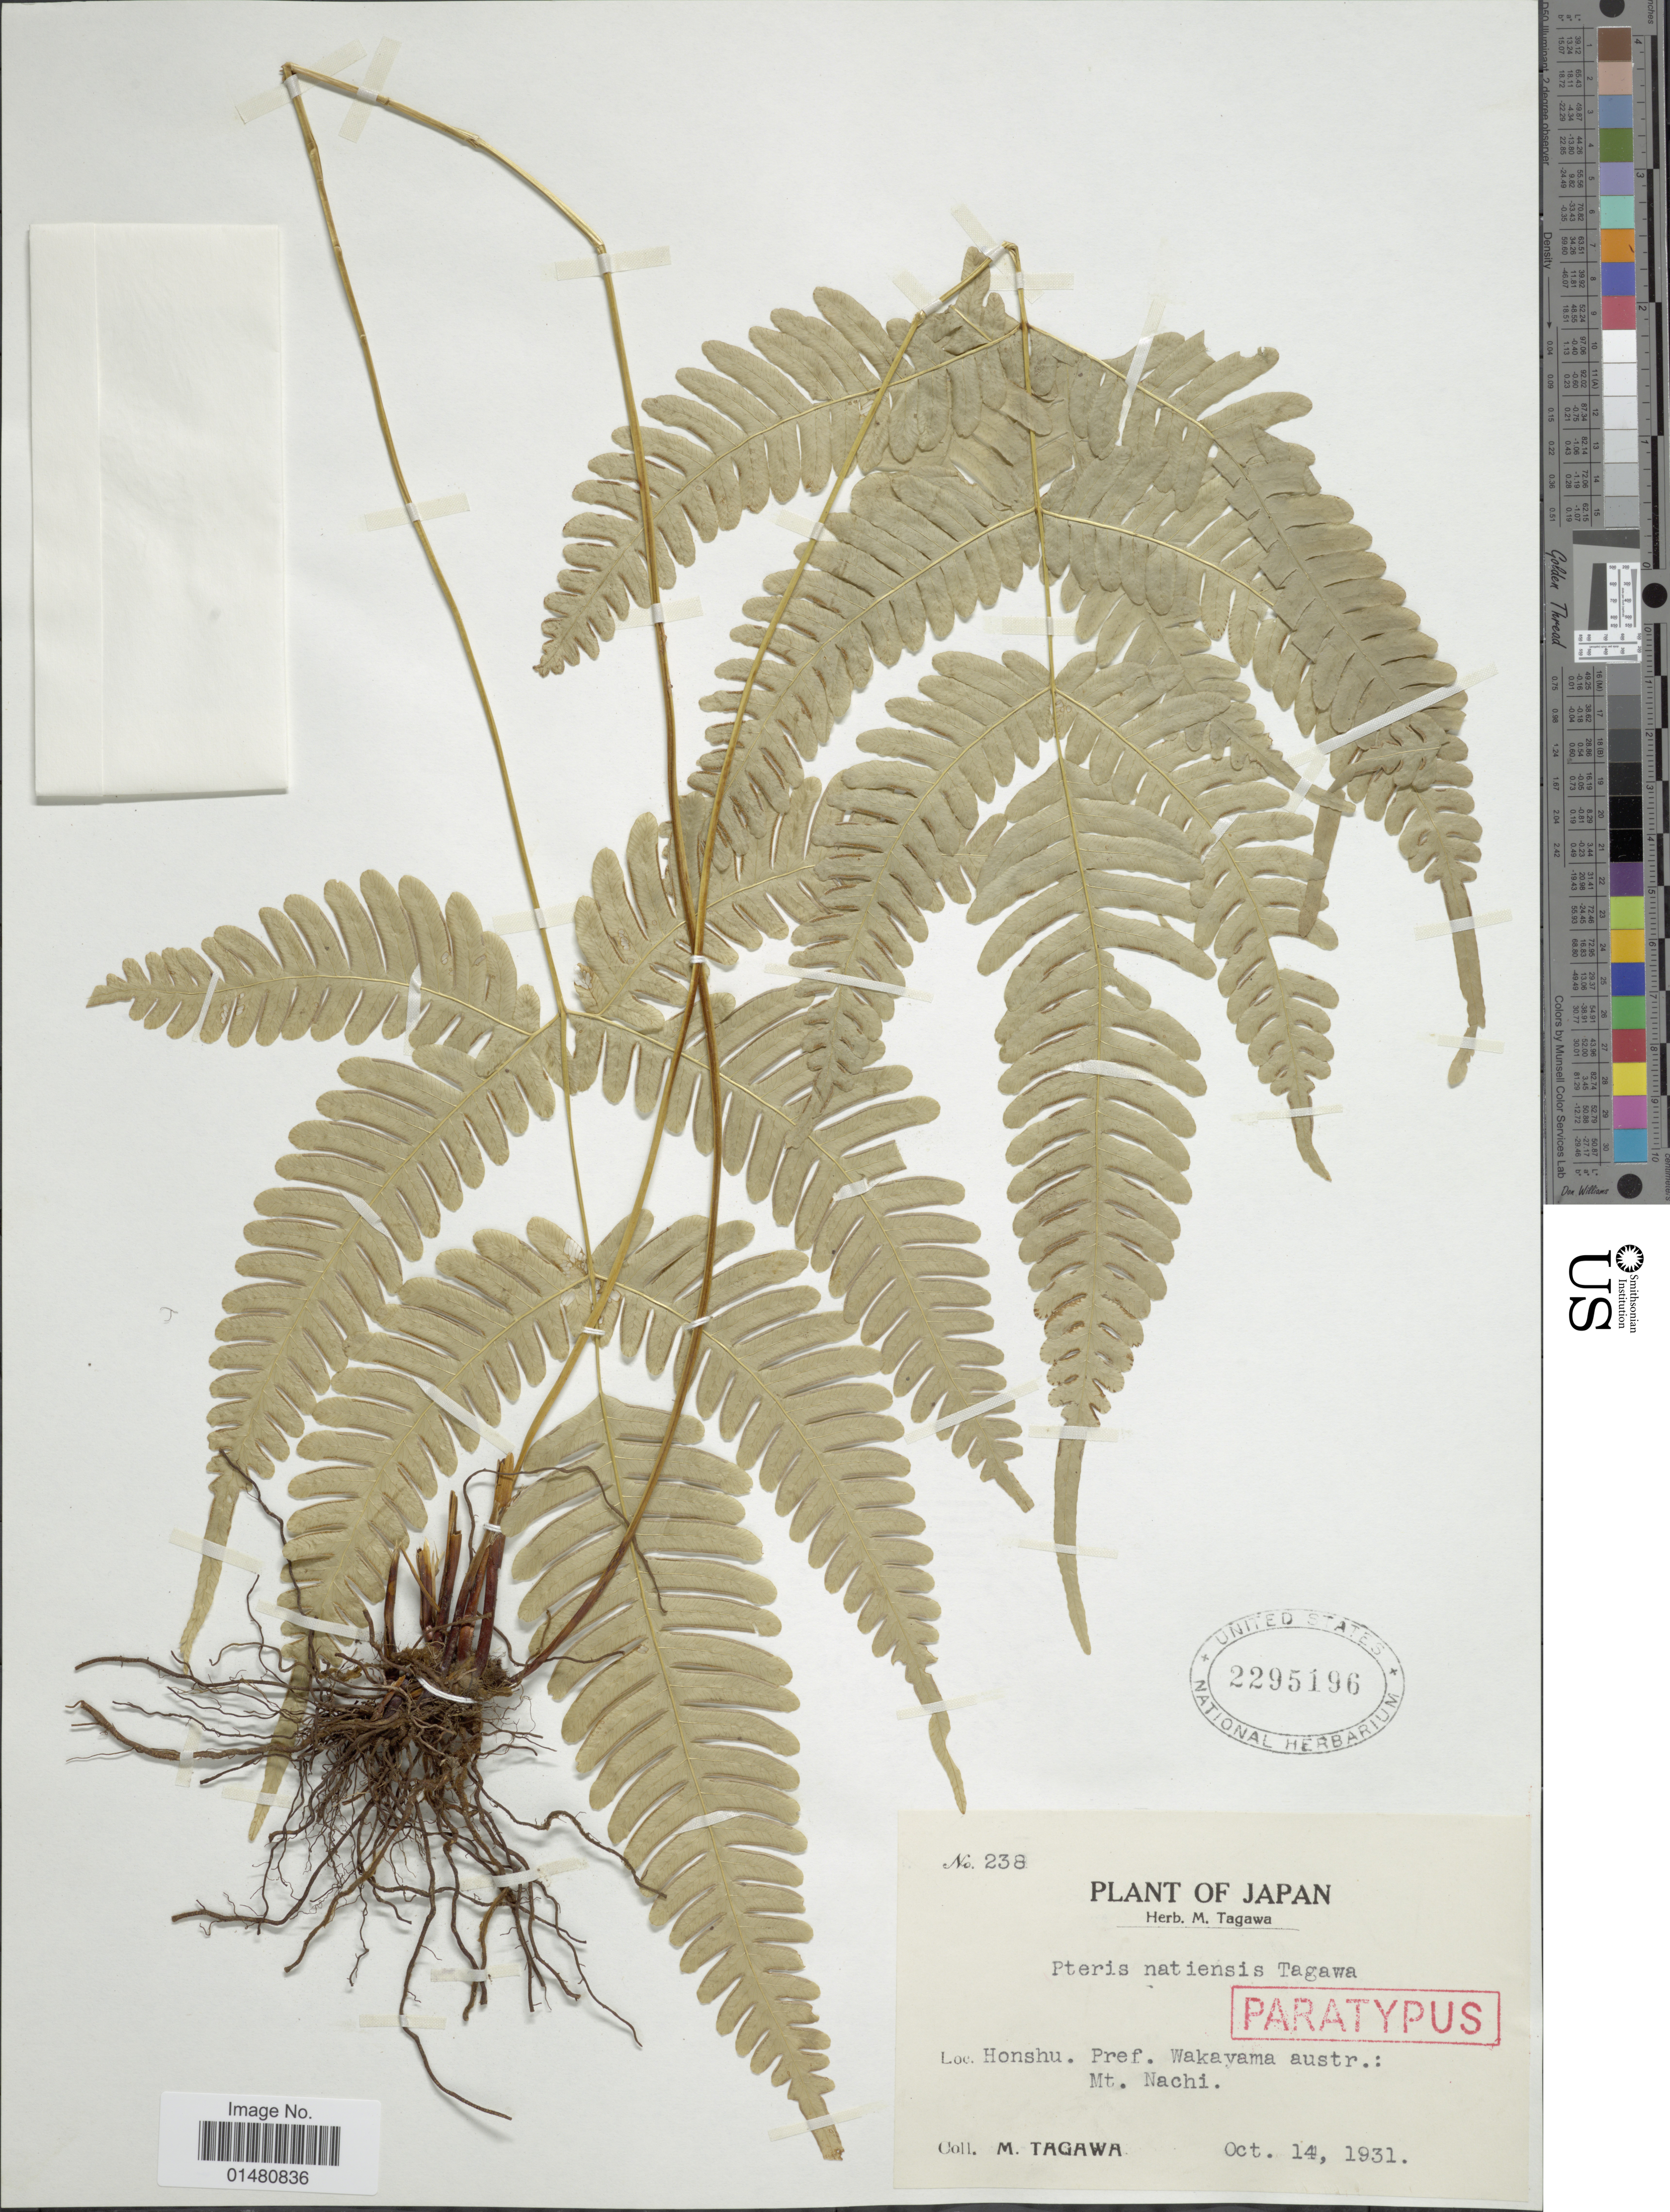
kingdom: Plantae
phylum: Tracheophyta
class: Polypodiopsida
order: Polypodiales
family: Pteridaceae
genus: Pteris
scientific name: Pteris natiensis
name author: Tagawa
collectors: M. Tagawa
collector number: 238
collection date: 1931-10-14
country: Japan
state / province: Wakayama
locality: Honshu Pref Wakayama: Mt Nachi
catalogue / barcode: US 2295196